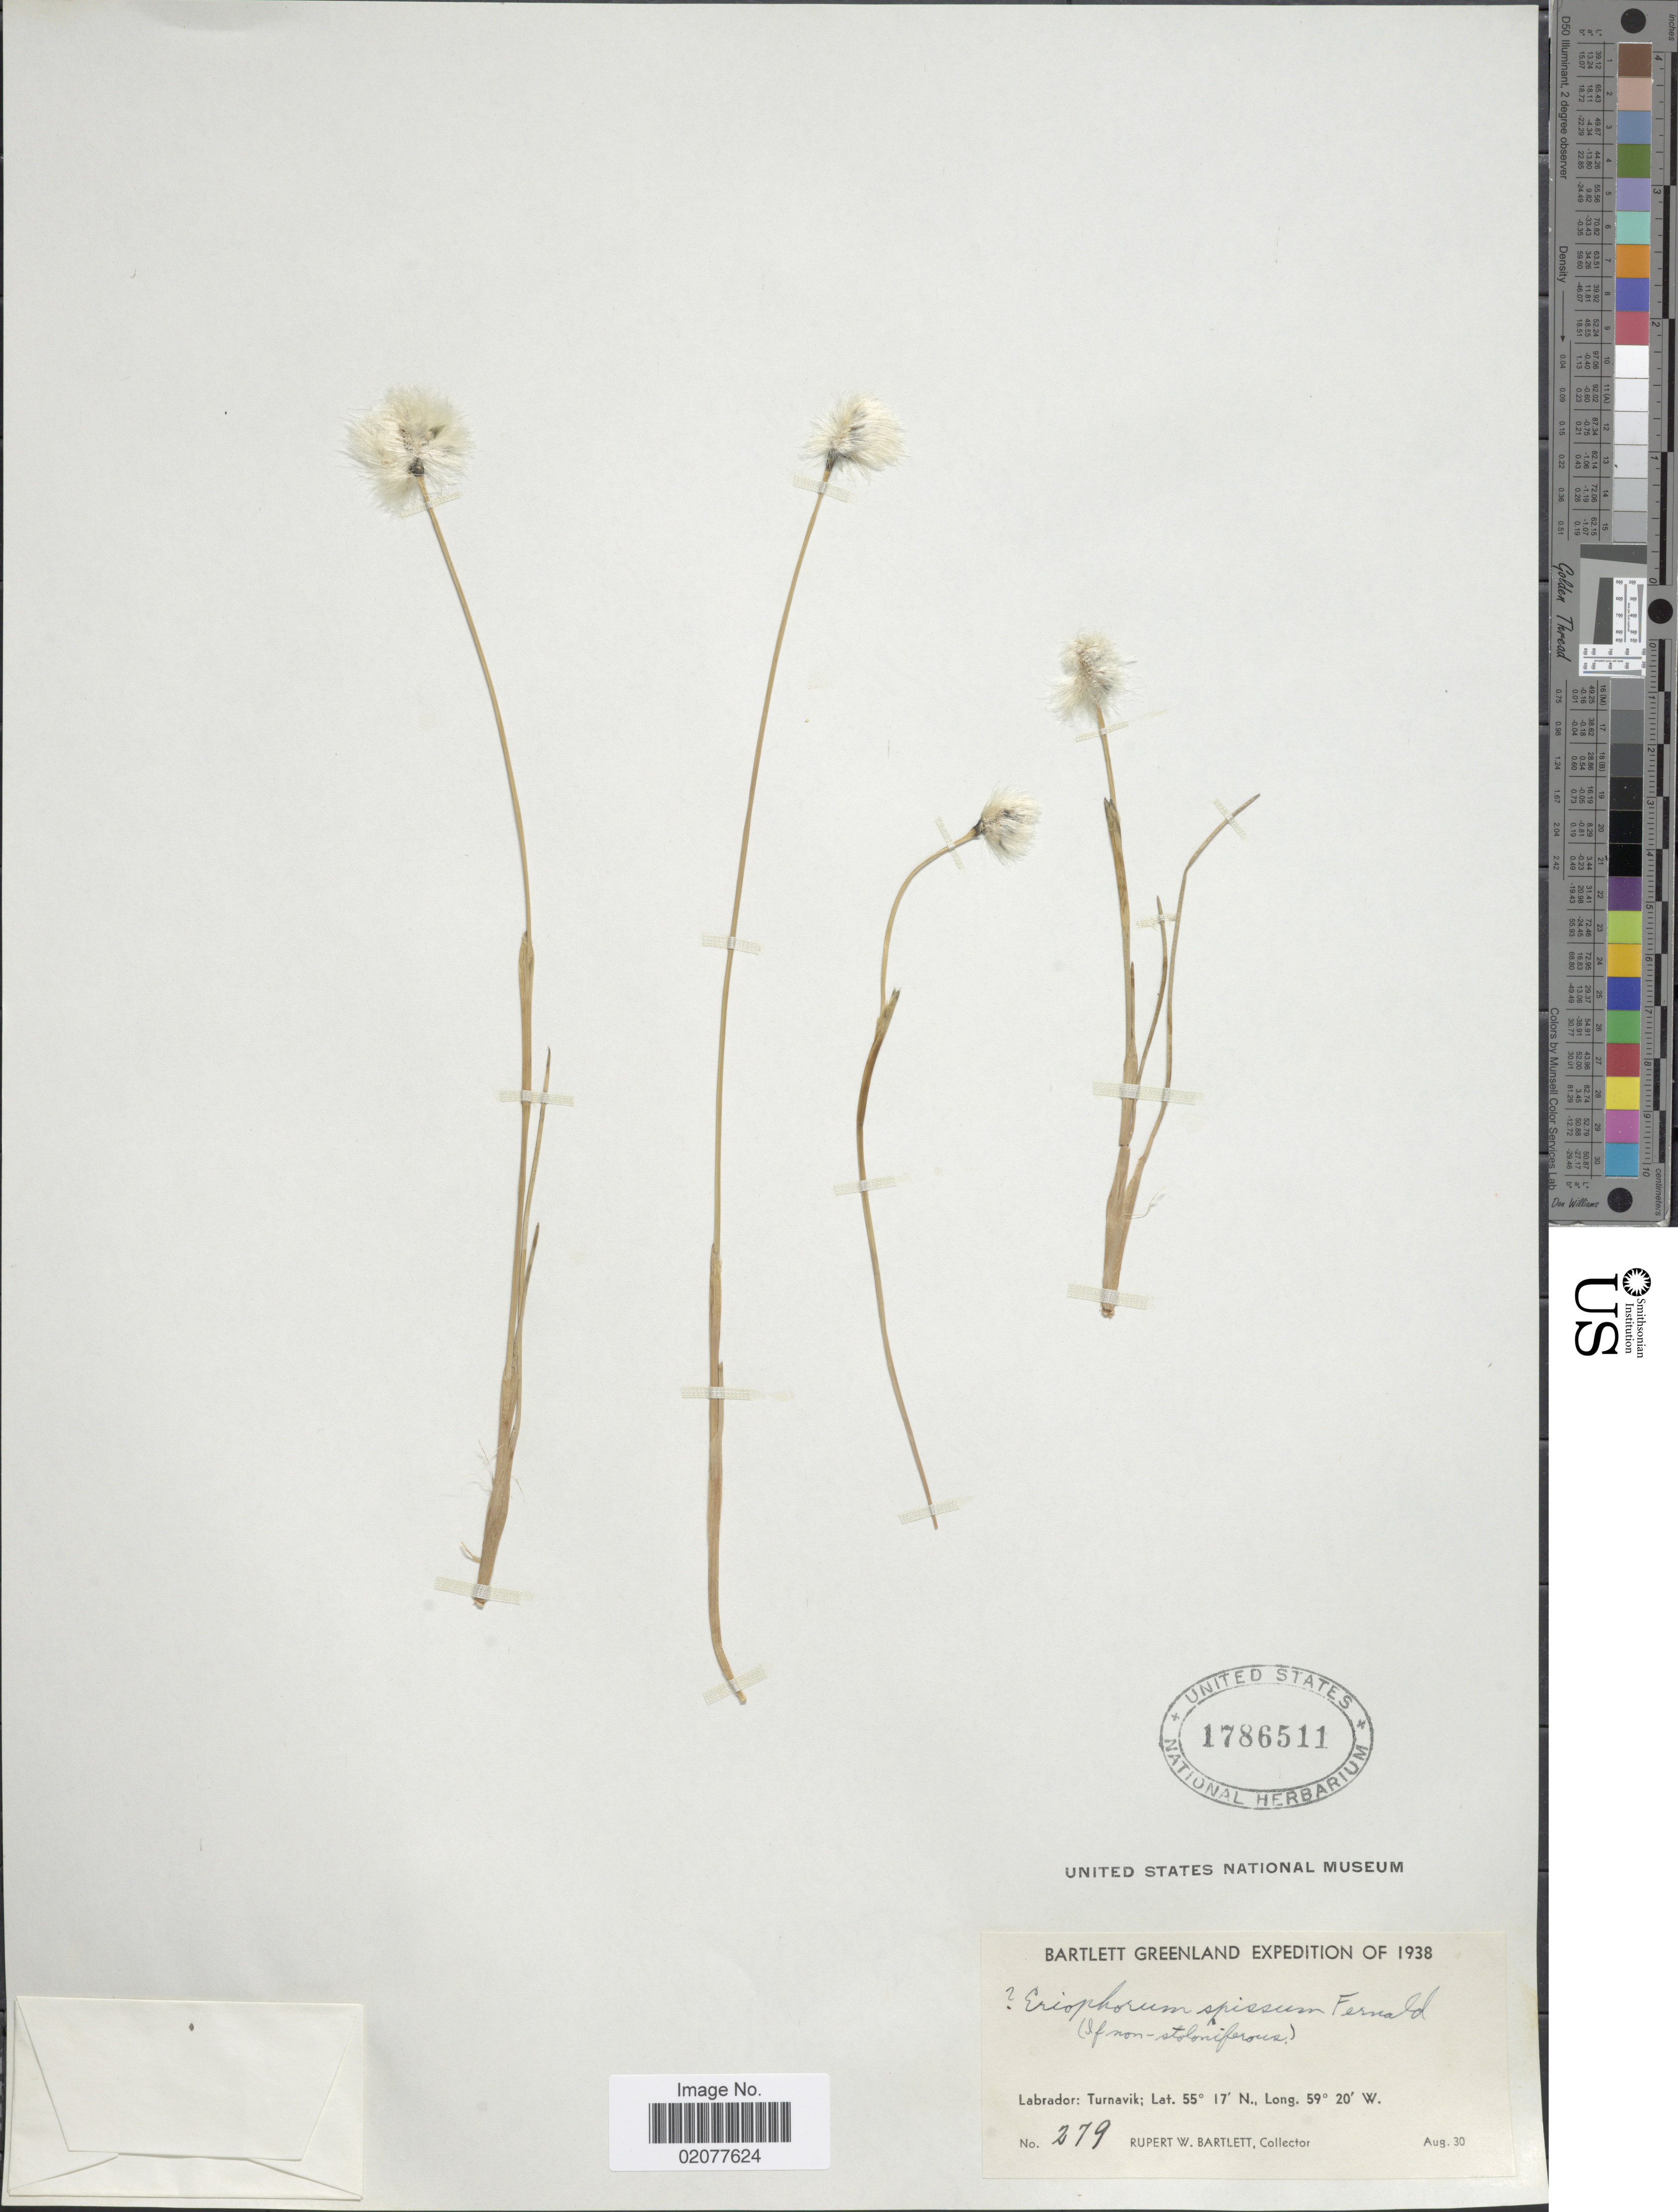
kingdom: Plantae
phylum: Tracheophyta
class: Liliopsida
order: Poales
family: Cyperaceae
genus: Eriophorum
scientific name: Eriophorum spissum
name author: Fernald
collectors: R. W. Bartlett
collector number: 279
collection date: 1938-08-30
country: Canada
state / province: Newfoundland and Labrador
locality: Labrador: Turnavik.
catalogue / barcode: US 1786511